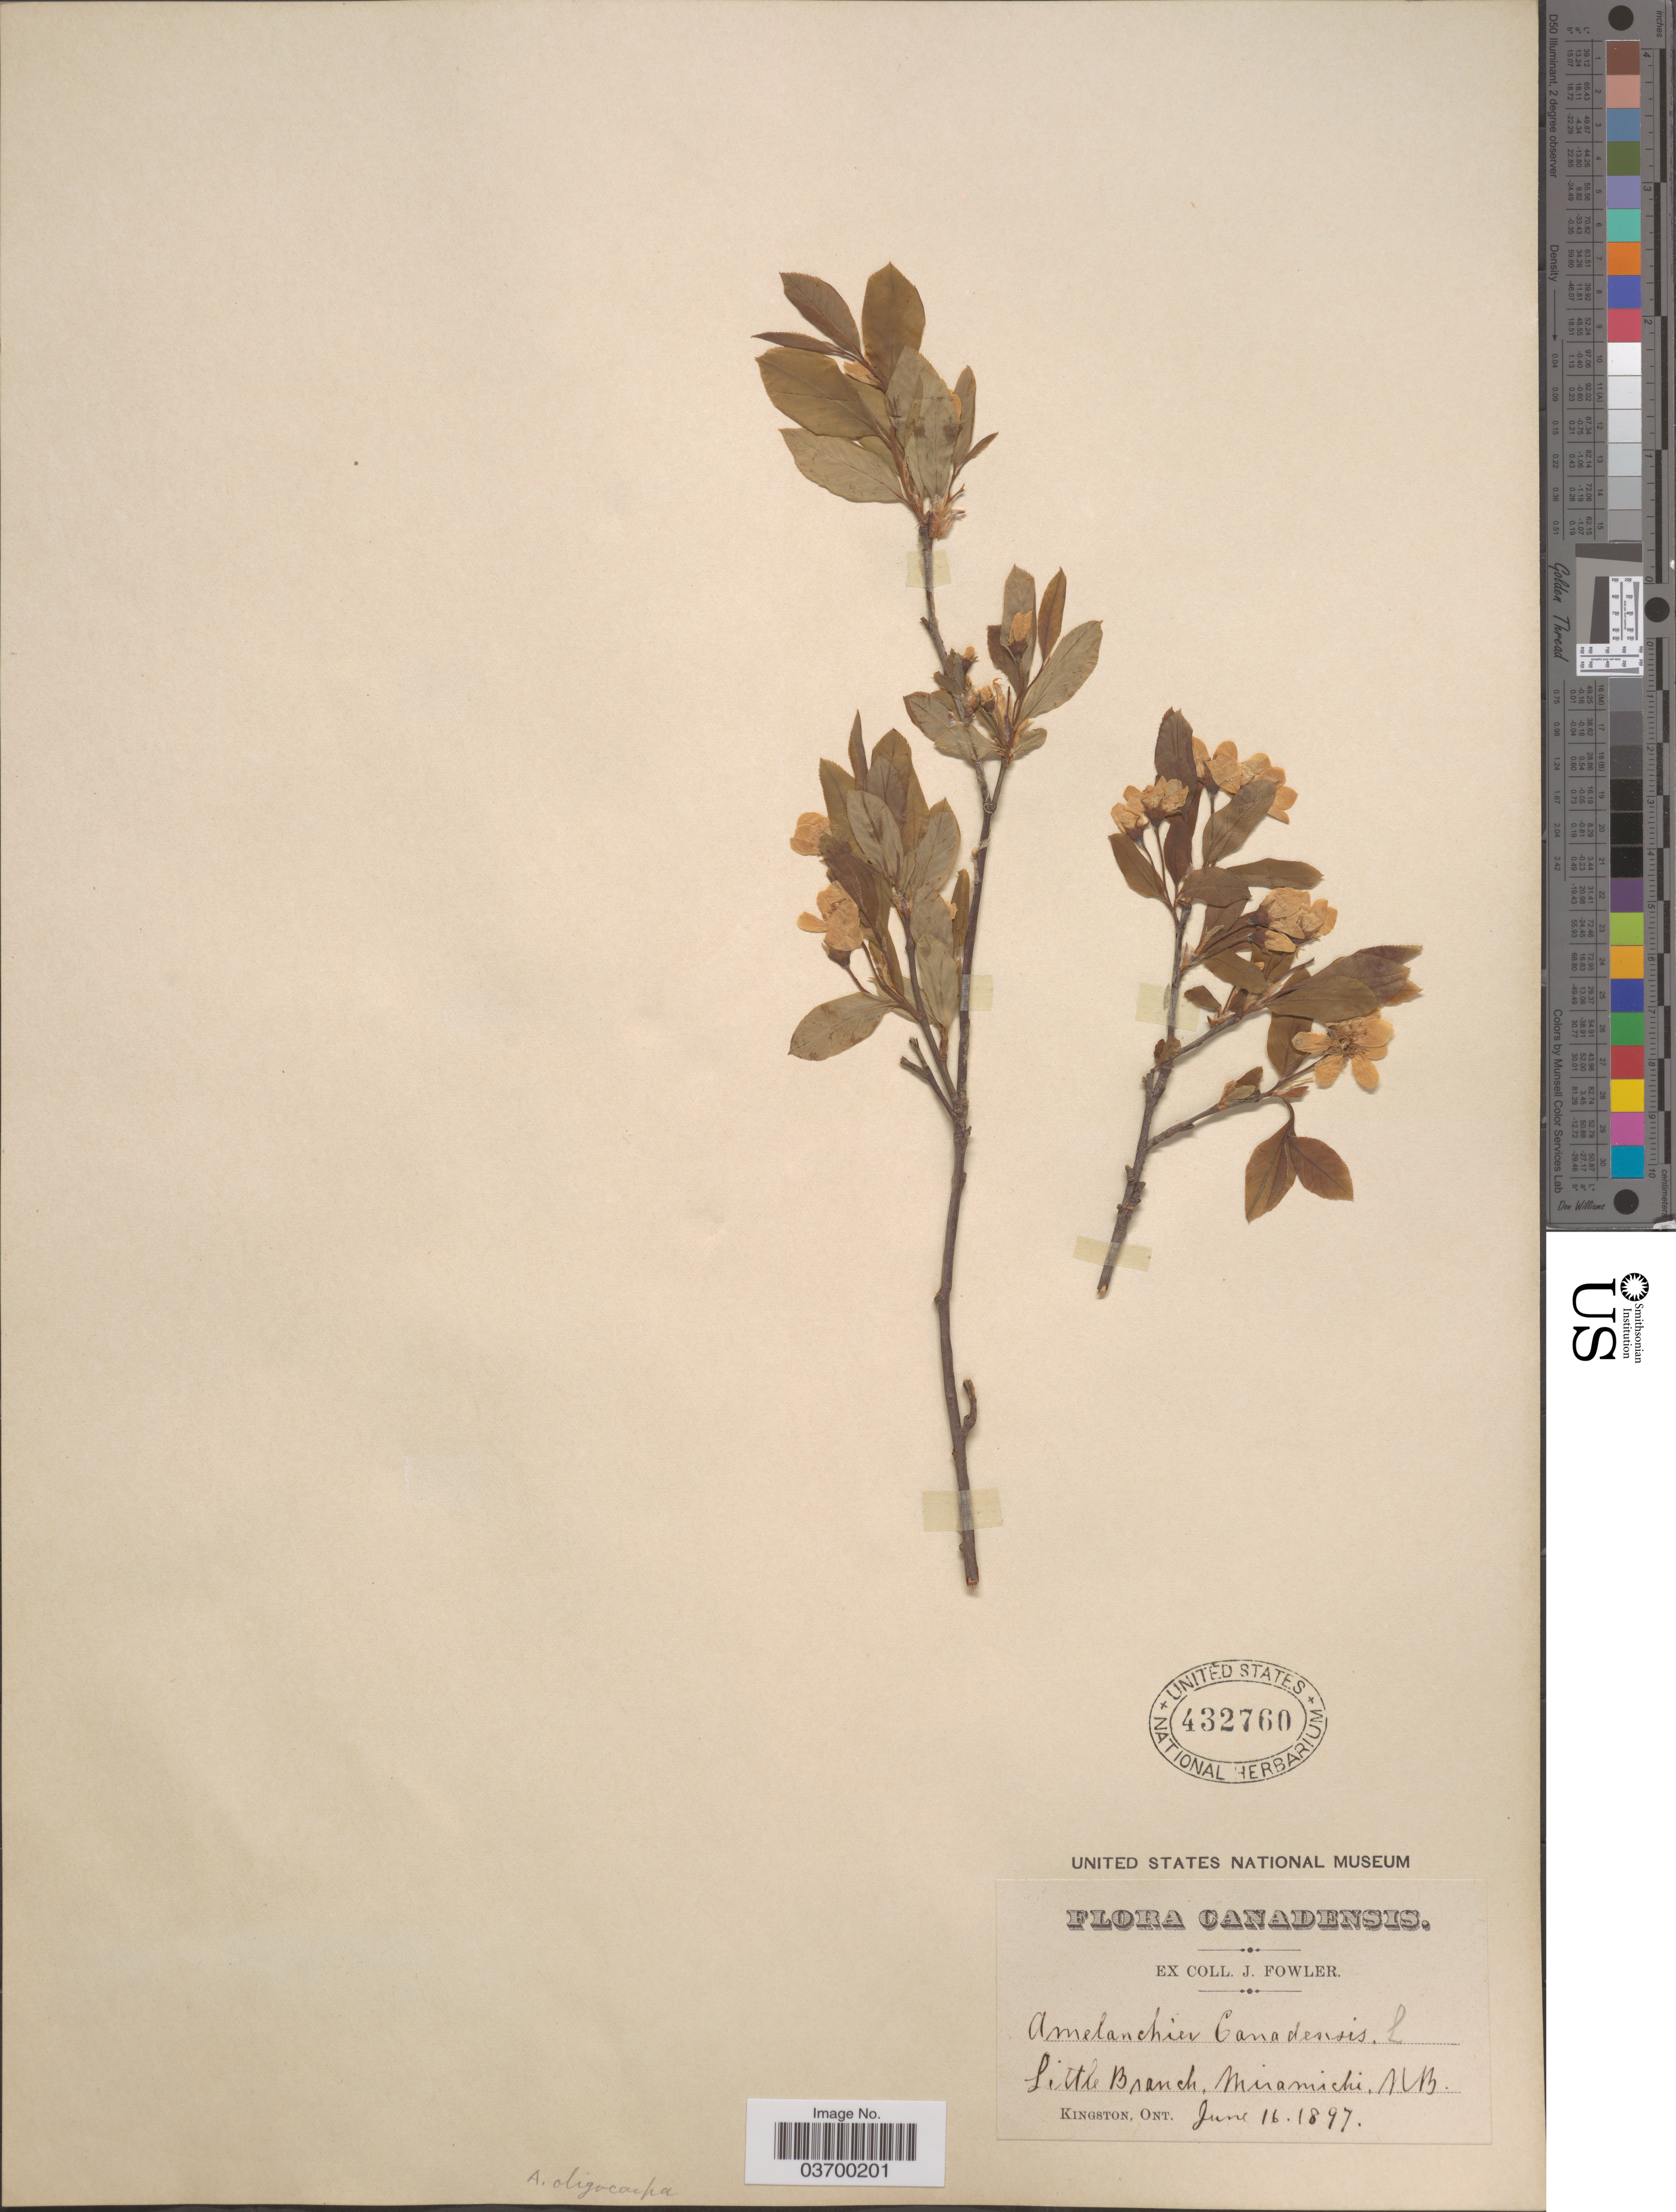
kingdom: Plantae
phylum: Tracheophyta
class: Magnoliopsida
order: Rosales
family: Rosaceae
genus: Amelanchier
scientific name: Amelanchier bartramiana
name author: (Tausch) M. Roem.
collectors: J. Fowler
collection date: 1897-06-16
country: Canada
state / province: New Brunswick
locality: Little Branch, Miramichi.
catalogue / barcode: US 432760